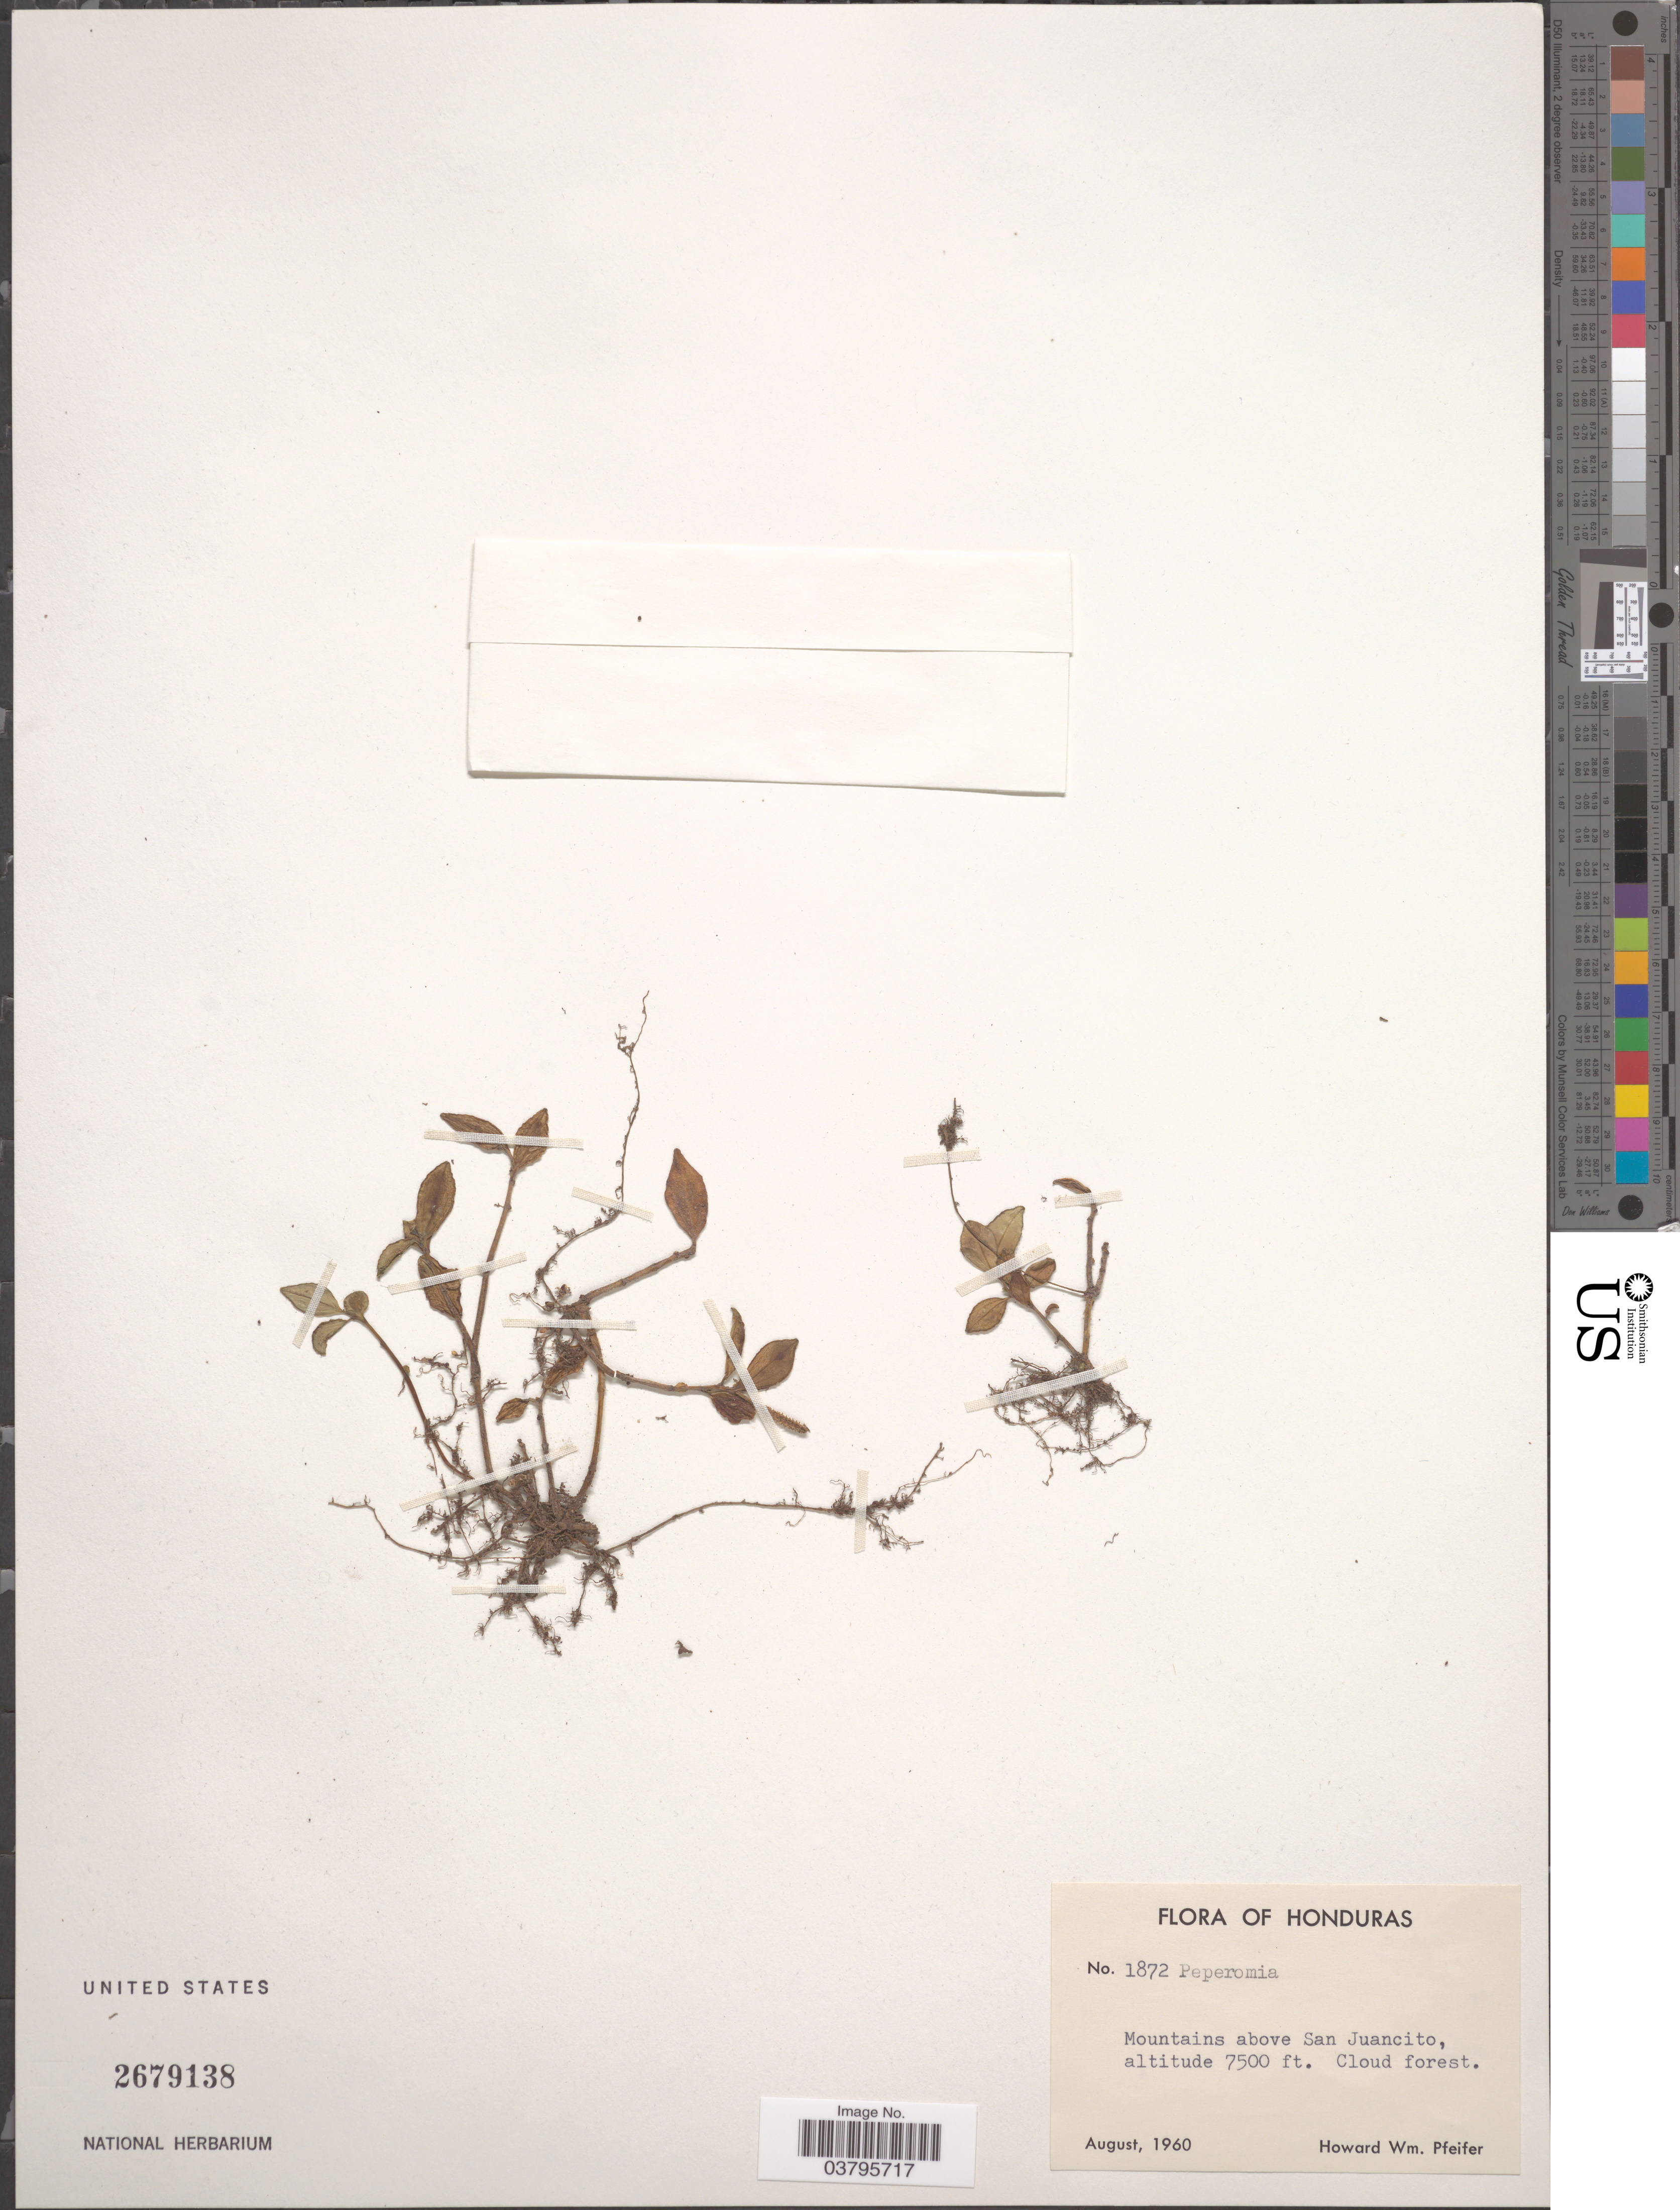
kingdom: Plantae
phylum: Tracheophyta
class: Magnoliopsida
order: Piperales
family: Piperaceae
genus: Peperomia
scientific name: Peperomia sp.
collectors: H. W. Pfeifer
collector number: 1872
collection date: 1960-08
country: Honduras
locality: Mountains above San Juancito.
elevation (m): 2286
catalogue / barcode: US 2679138